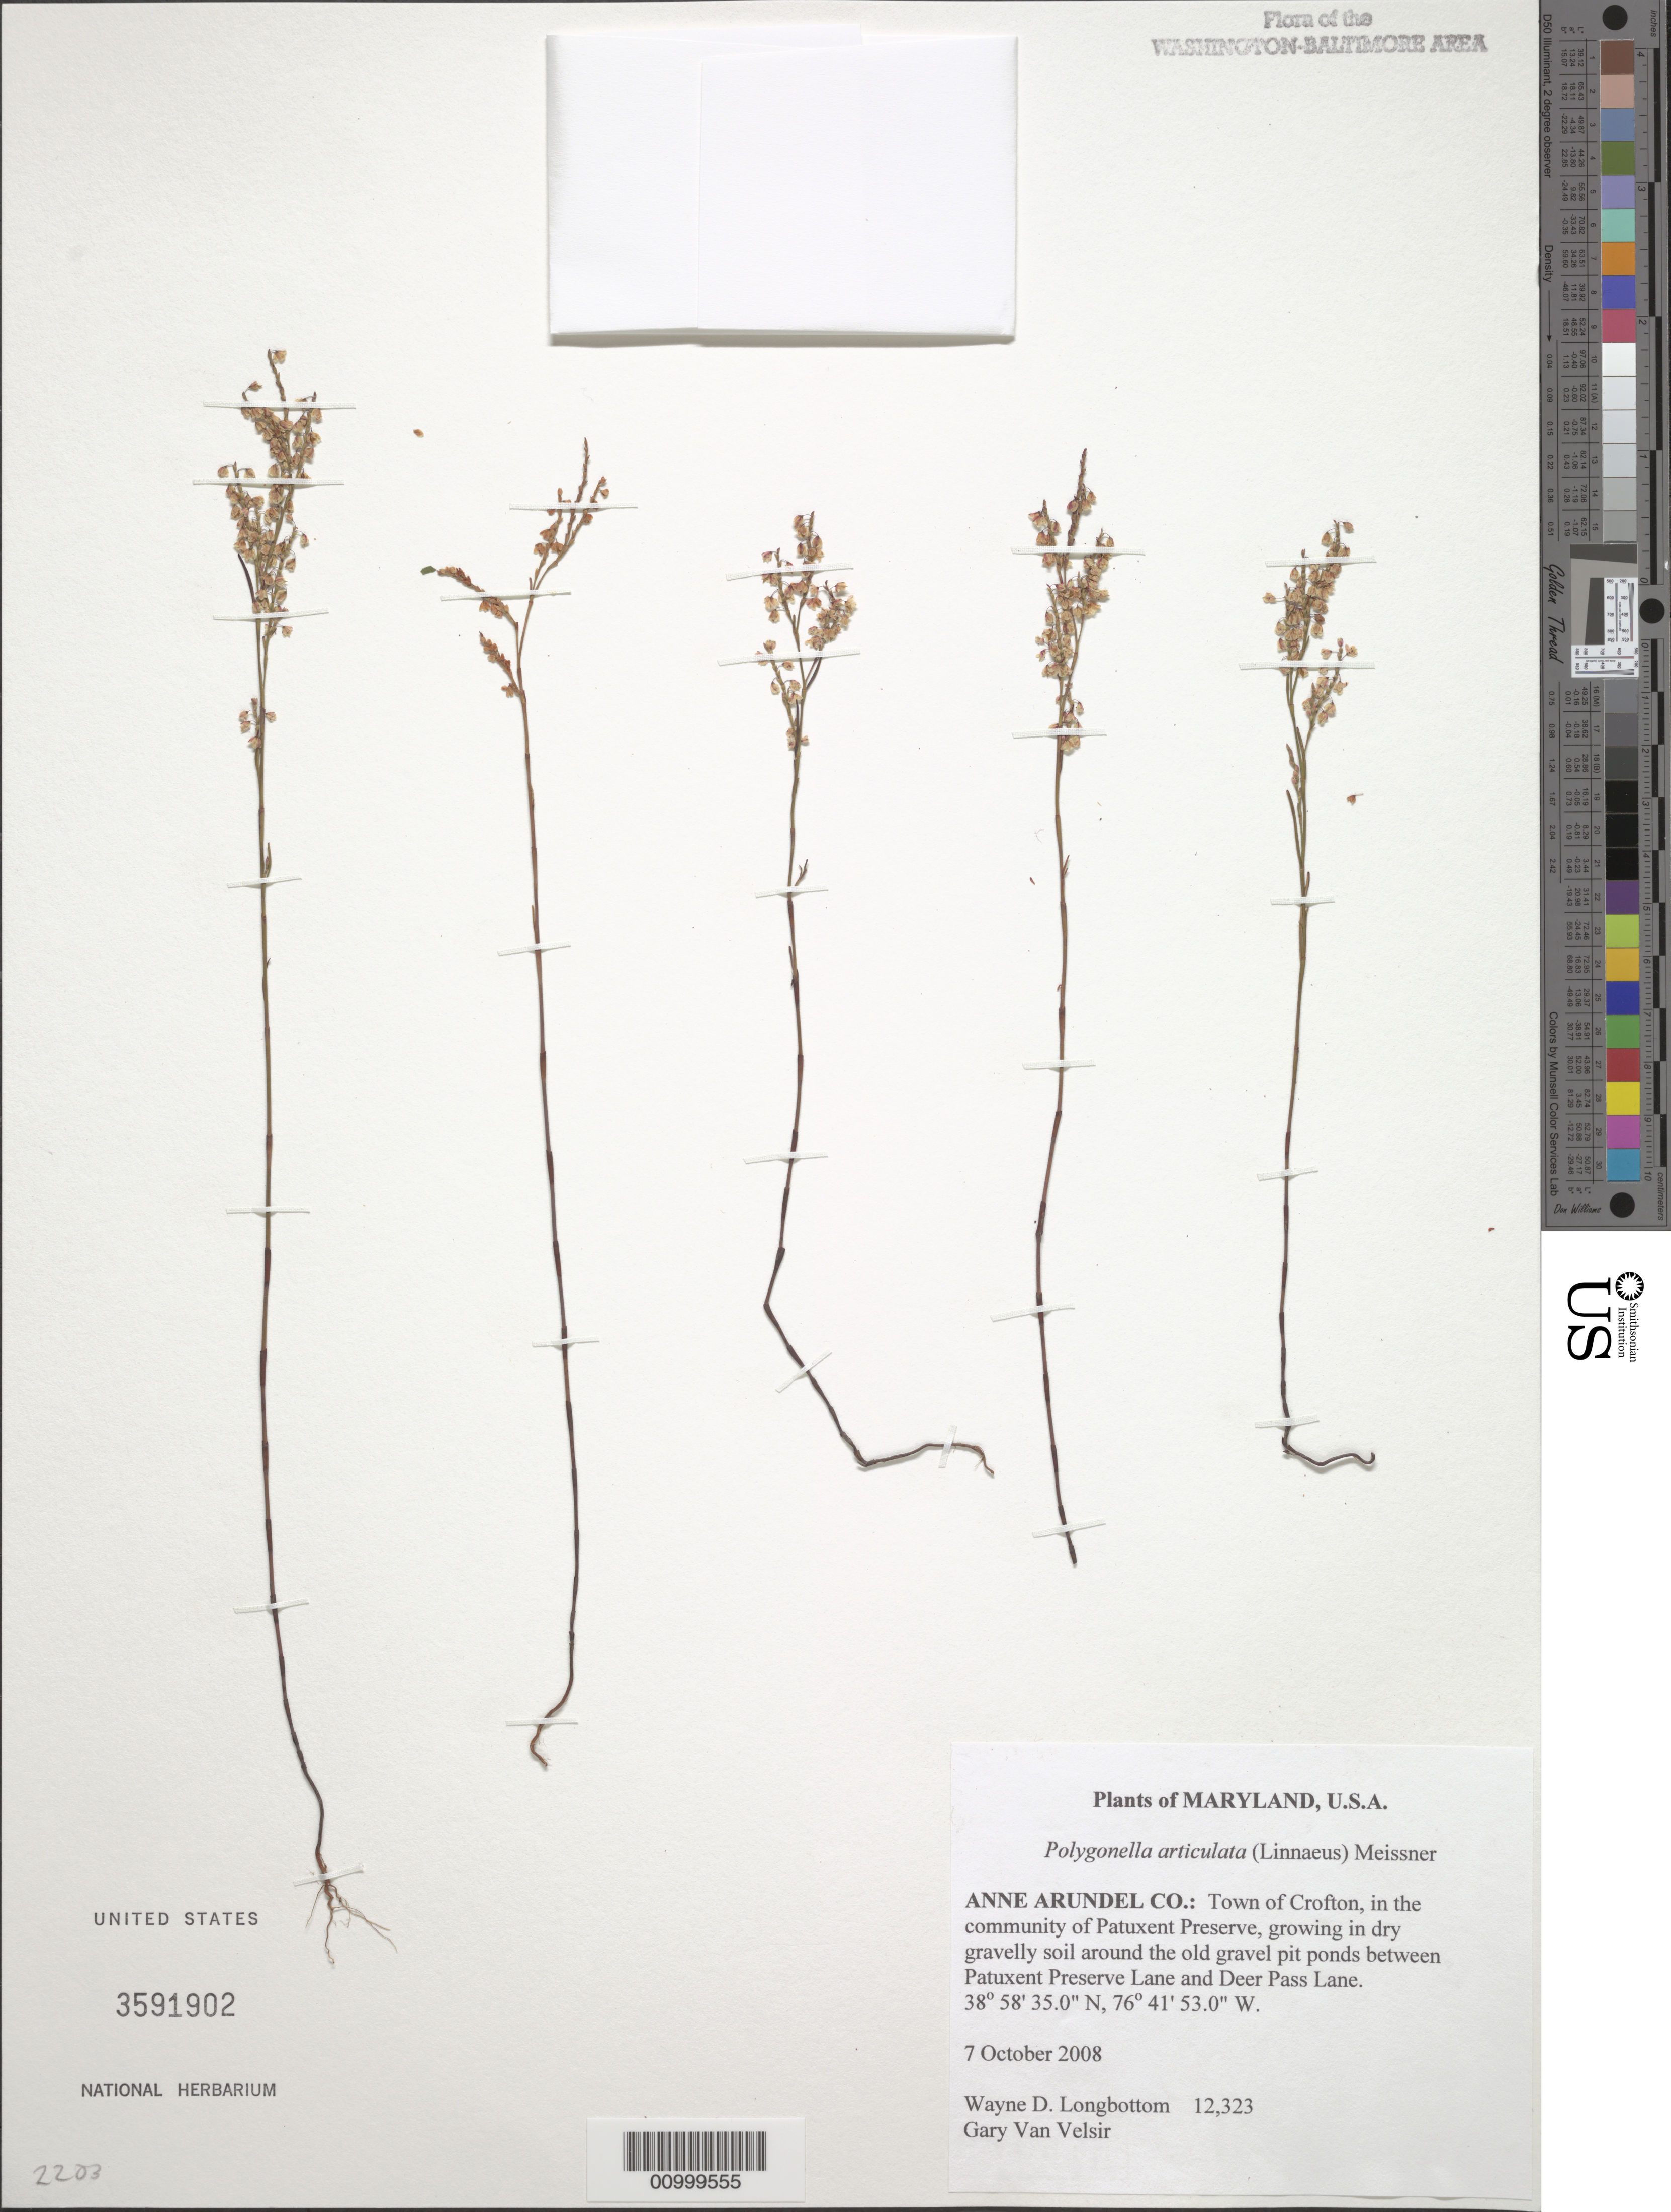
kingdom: Plantae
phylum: Tracheophyta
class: Magnoliopsida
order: Caryophyllales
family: Polygonaceae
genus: Polygonella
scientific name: Polygonella articulata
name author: (L.) Meisn.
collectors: W. D. Longbottom & G. Van Velsir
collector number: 12323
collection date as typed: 7 October 2008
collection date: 2008-10-07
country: United States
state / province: Maryland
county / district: Anne Arundel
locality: Town of Crofton, in the community of Patuxent Preserve, between Patuxent Preserve Lane and Deer Pass Lane.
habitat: growing in dry gravelly soil around the old gravel pit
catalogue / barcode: US 3591902